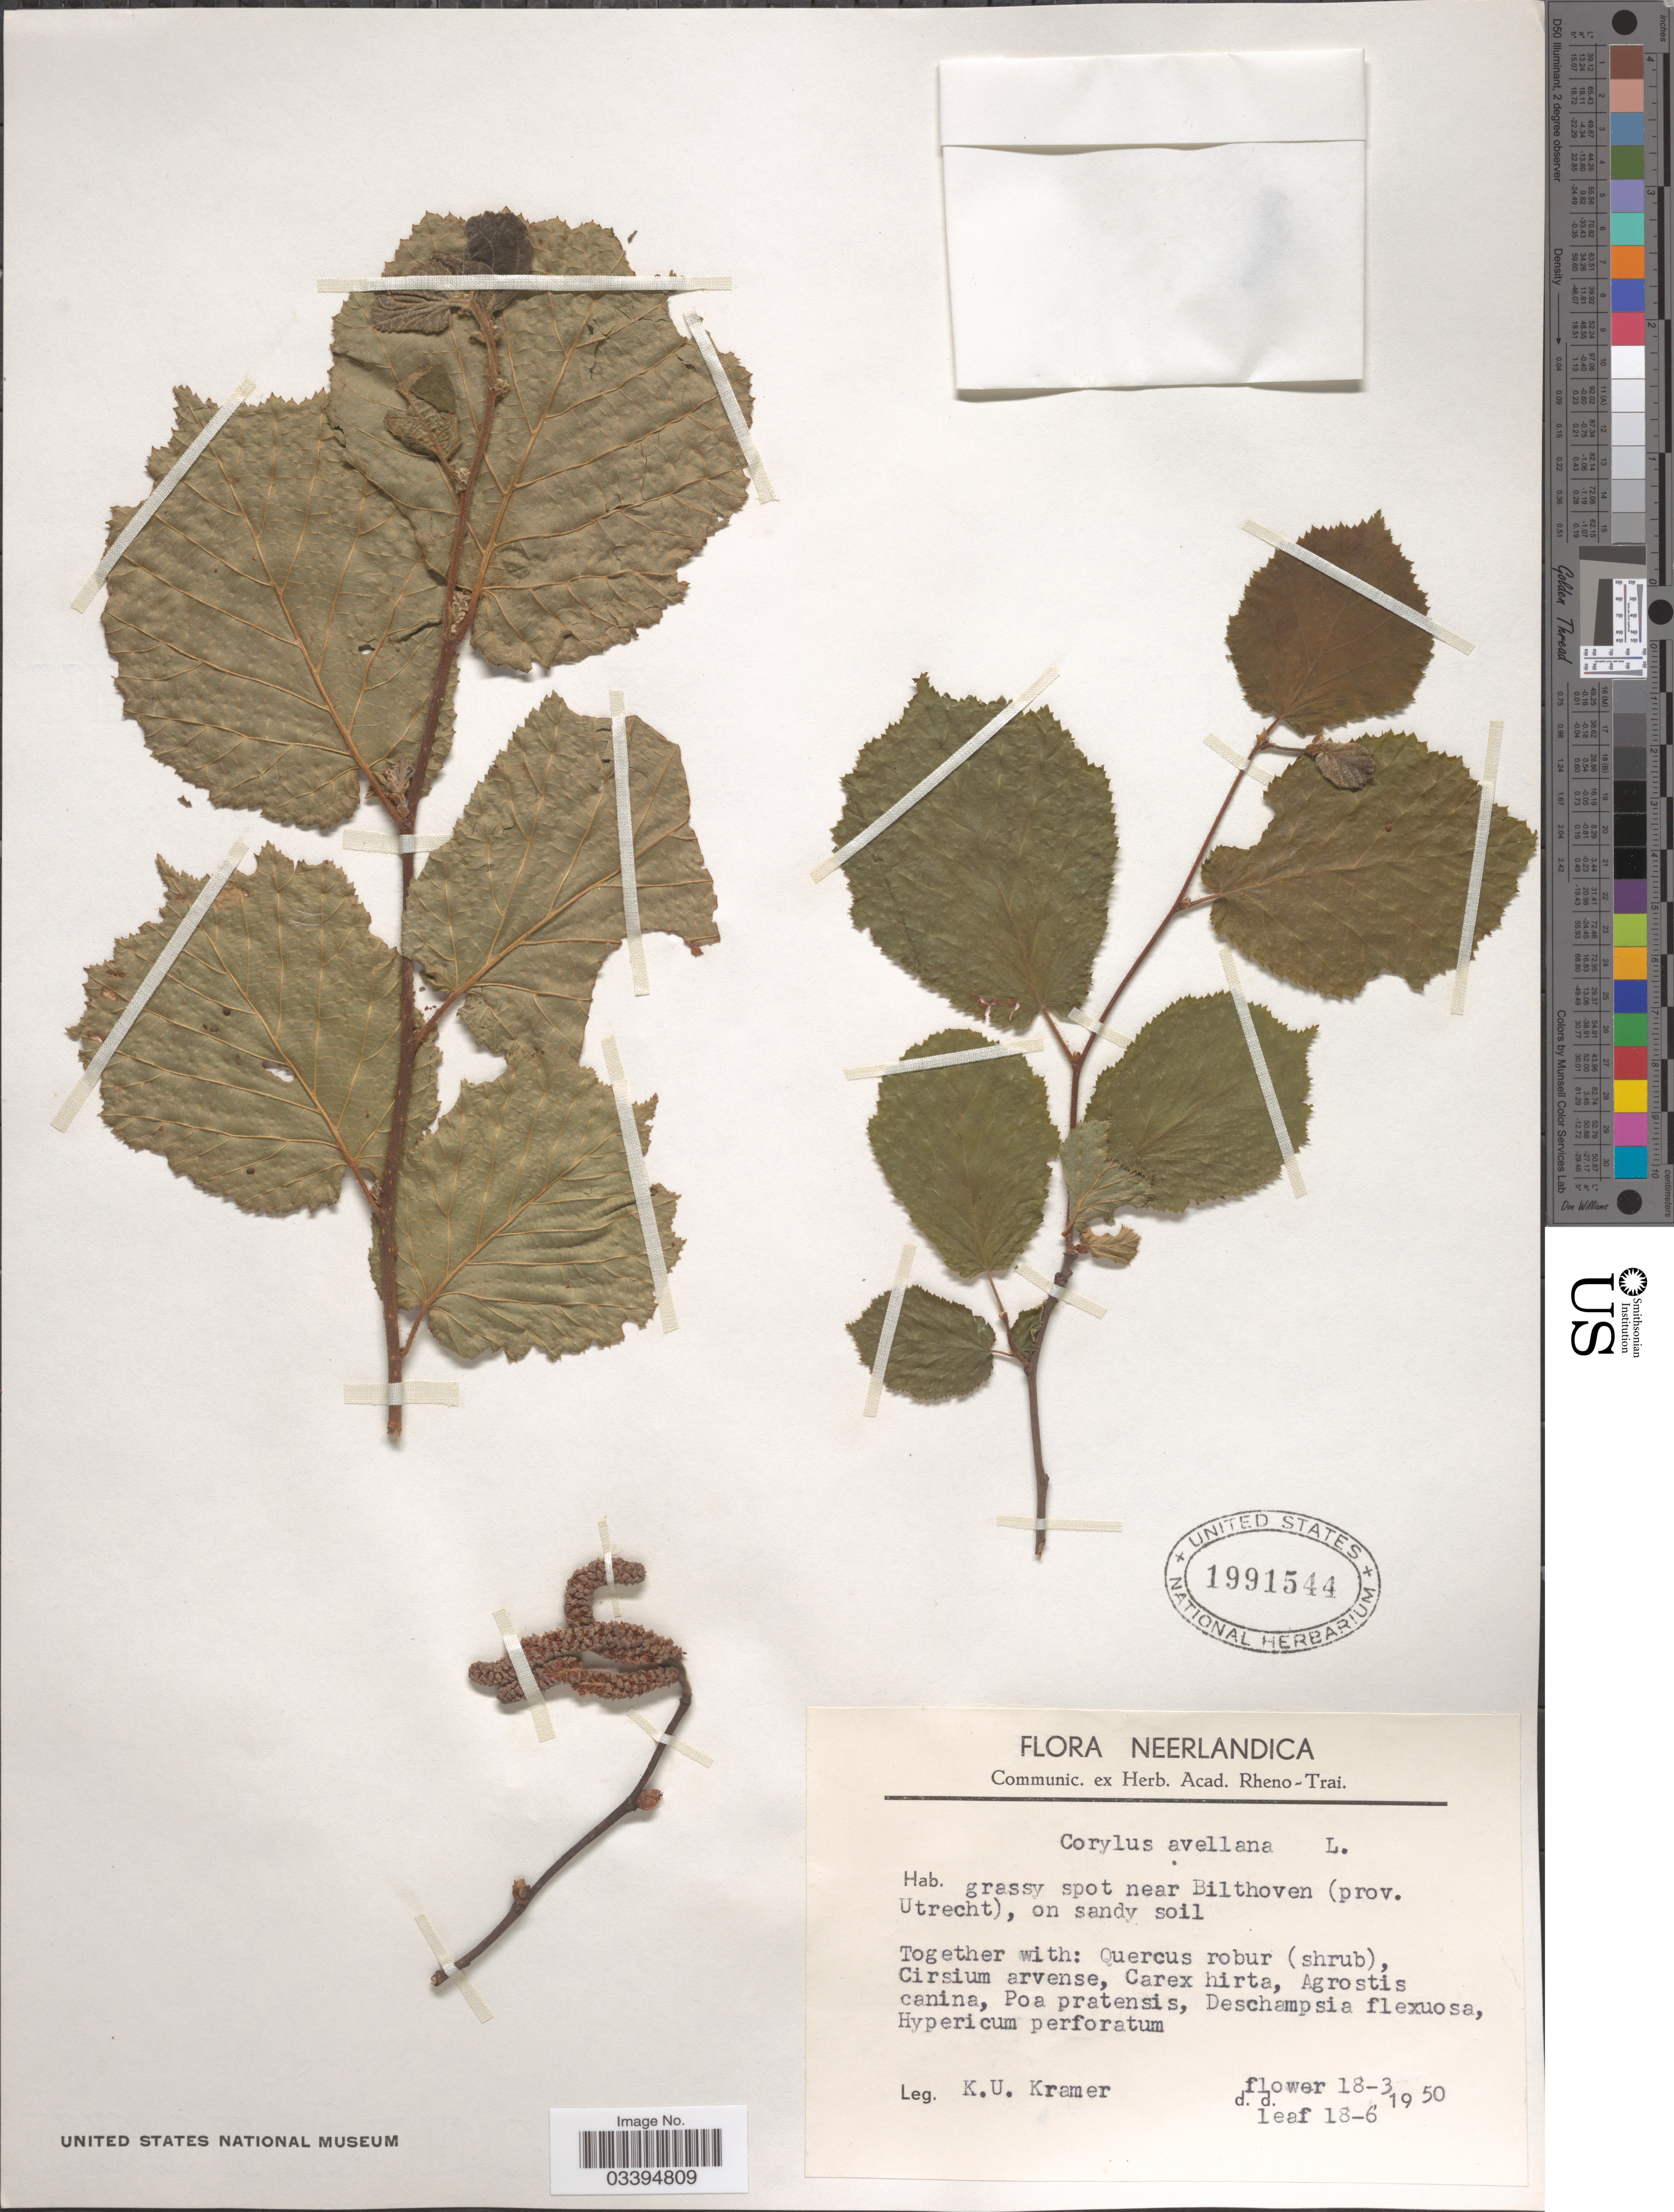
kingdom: Plantae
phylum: Tracheophyta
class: Magnoliopsida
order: Fagales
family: Betulaceae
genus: Corylus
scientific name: Corylus avellana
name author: L.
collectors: K. U. Kramer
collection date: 1950-03-18/1950-06-18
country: Netherlands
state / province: Utrecht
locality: Neerlandica, grassy spot near Bilthoven.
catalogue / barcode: US 1991544